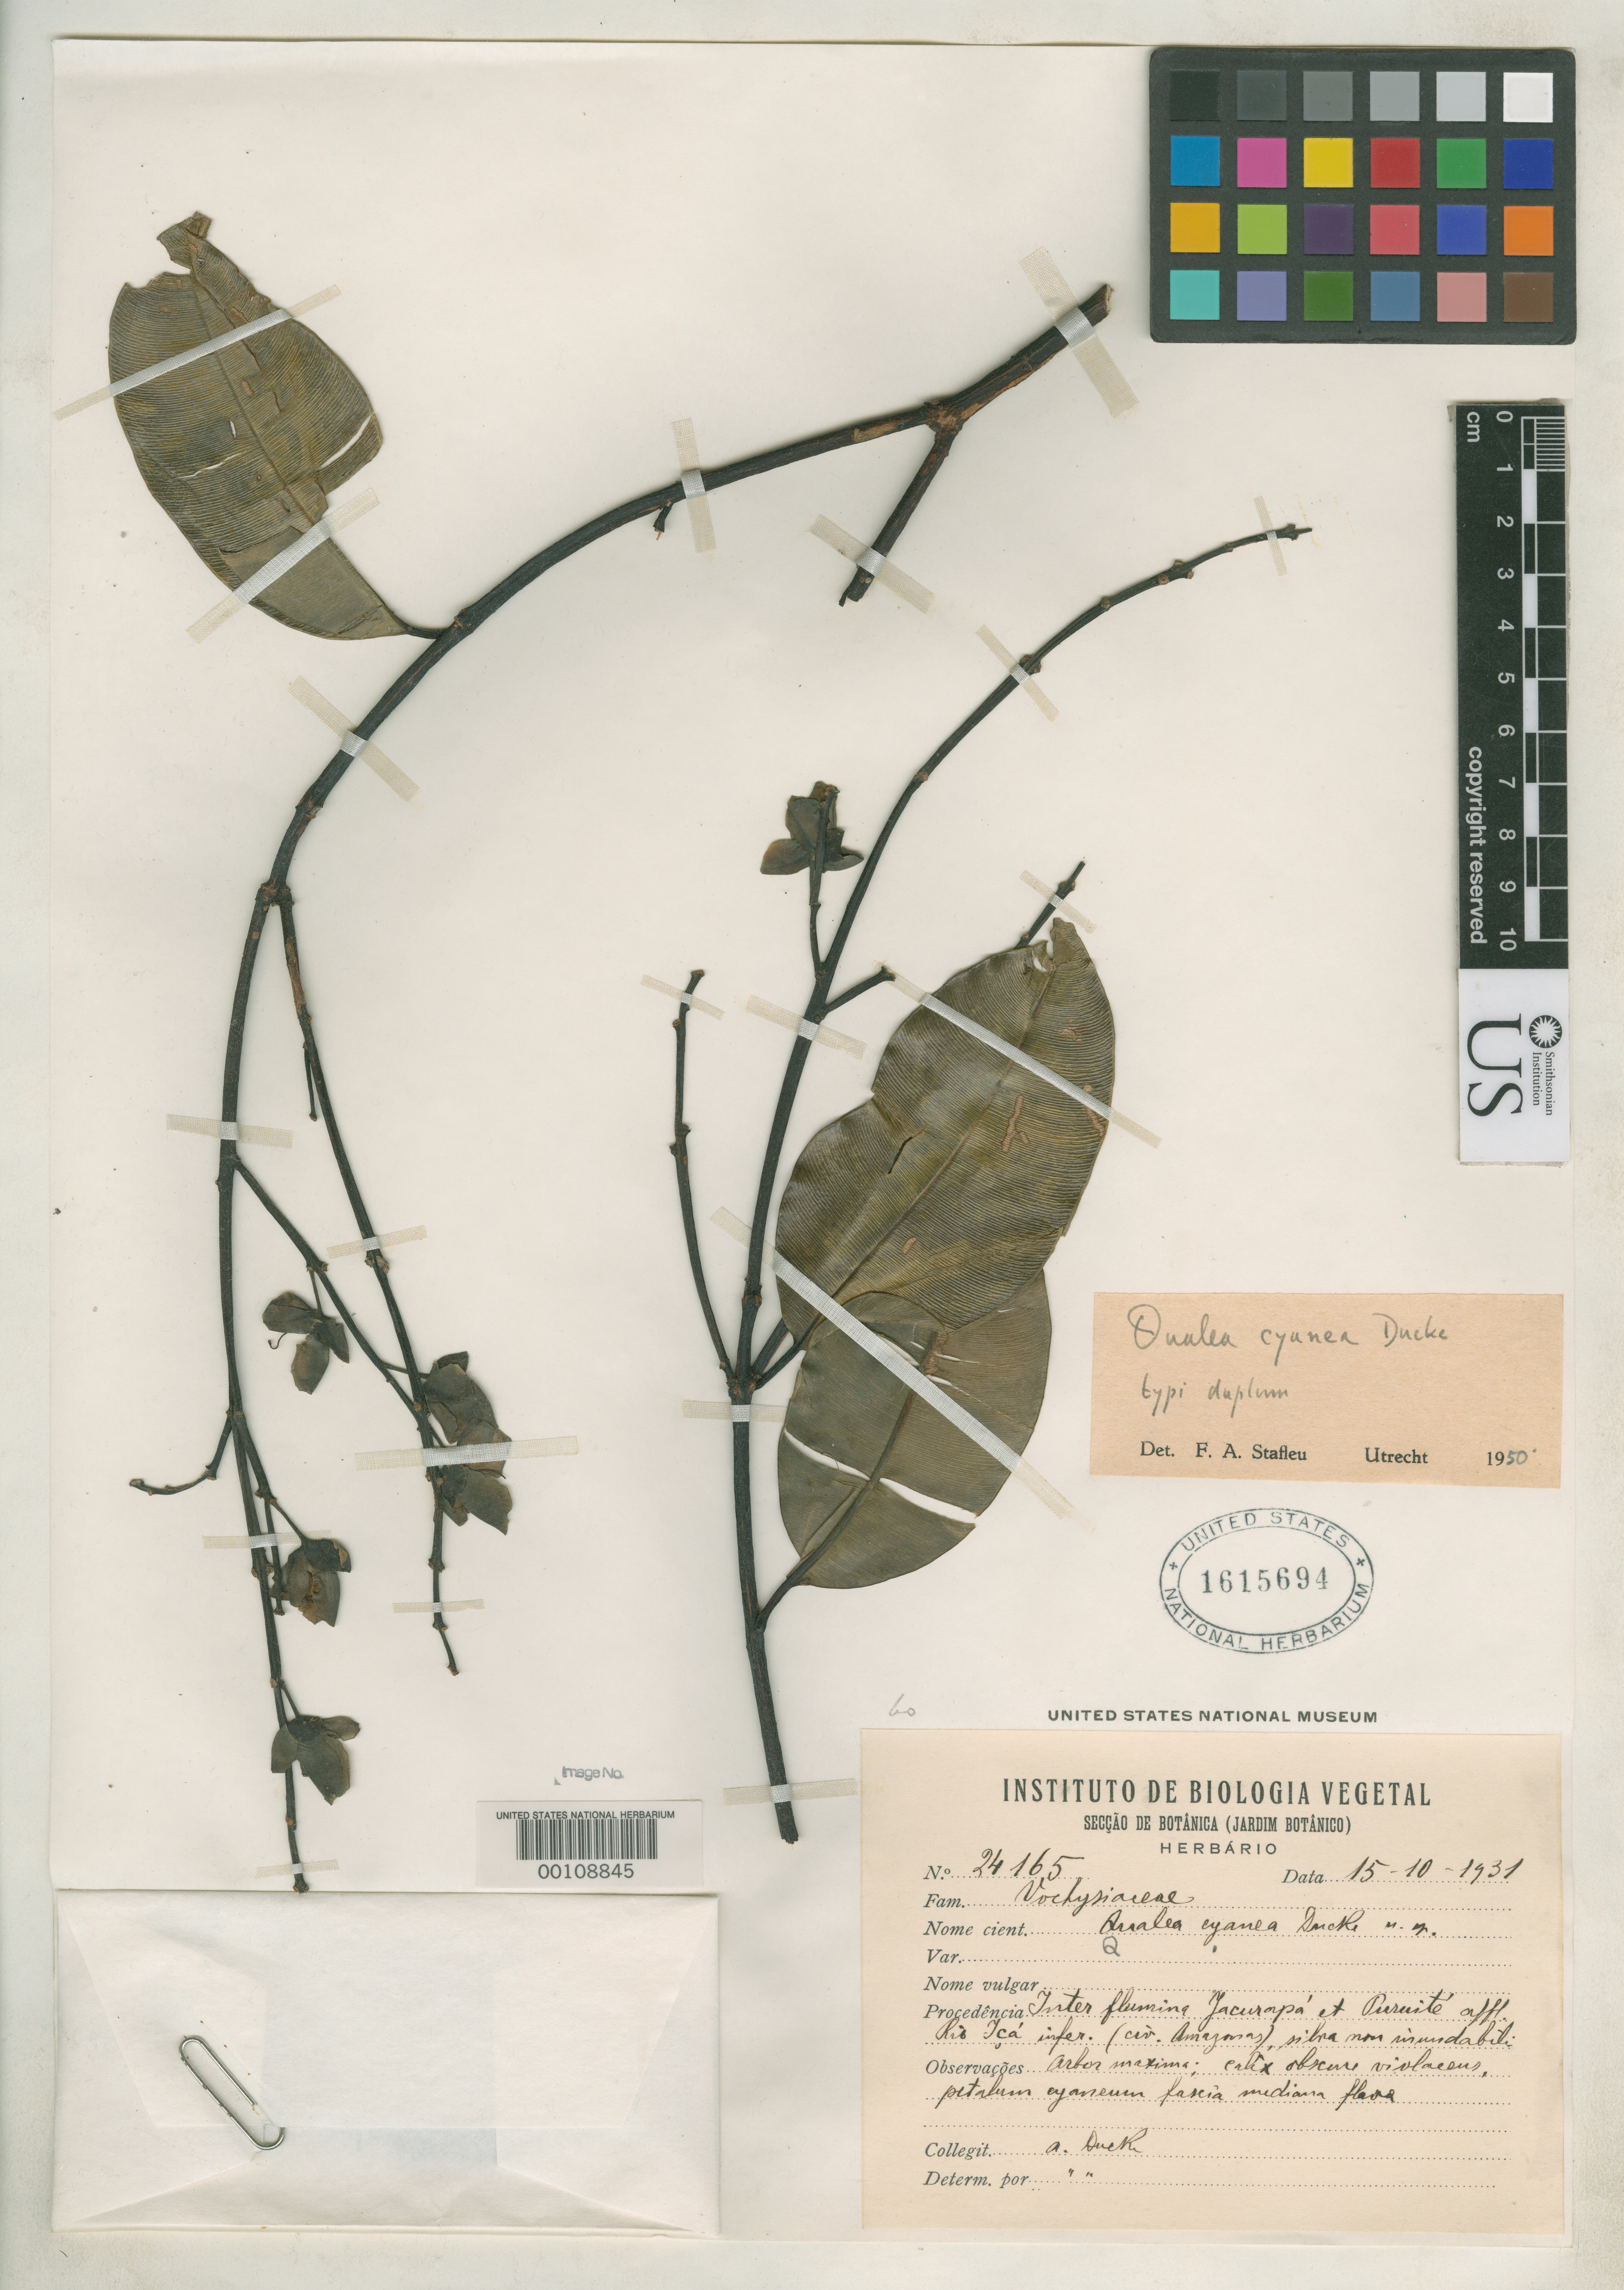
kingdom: Plantae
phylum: Tracheophyta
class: Magnoliopsida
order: Myrtales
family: Vochysiaceae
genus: Qualea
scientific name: Qualea cyanea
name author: Ducke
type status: Isotype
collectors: A. Ducke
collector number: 24165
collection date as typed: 15 Oct 1931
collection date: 1931-10-15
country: Brazil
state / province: Amazonas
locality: Between the Yacuropa and Puruite rivers.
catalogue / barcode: US 1615694